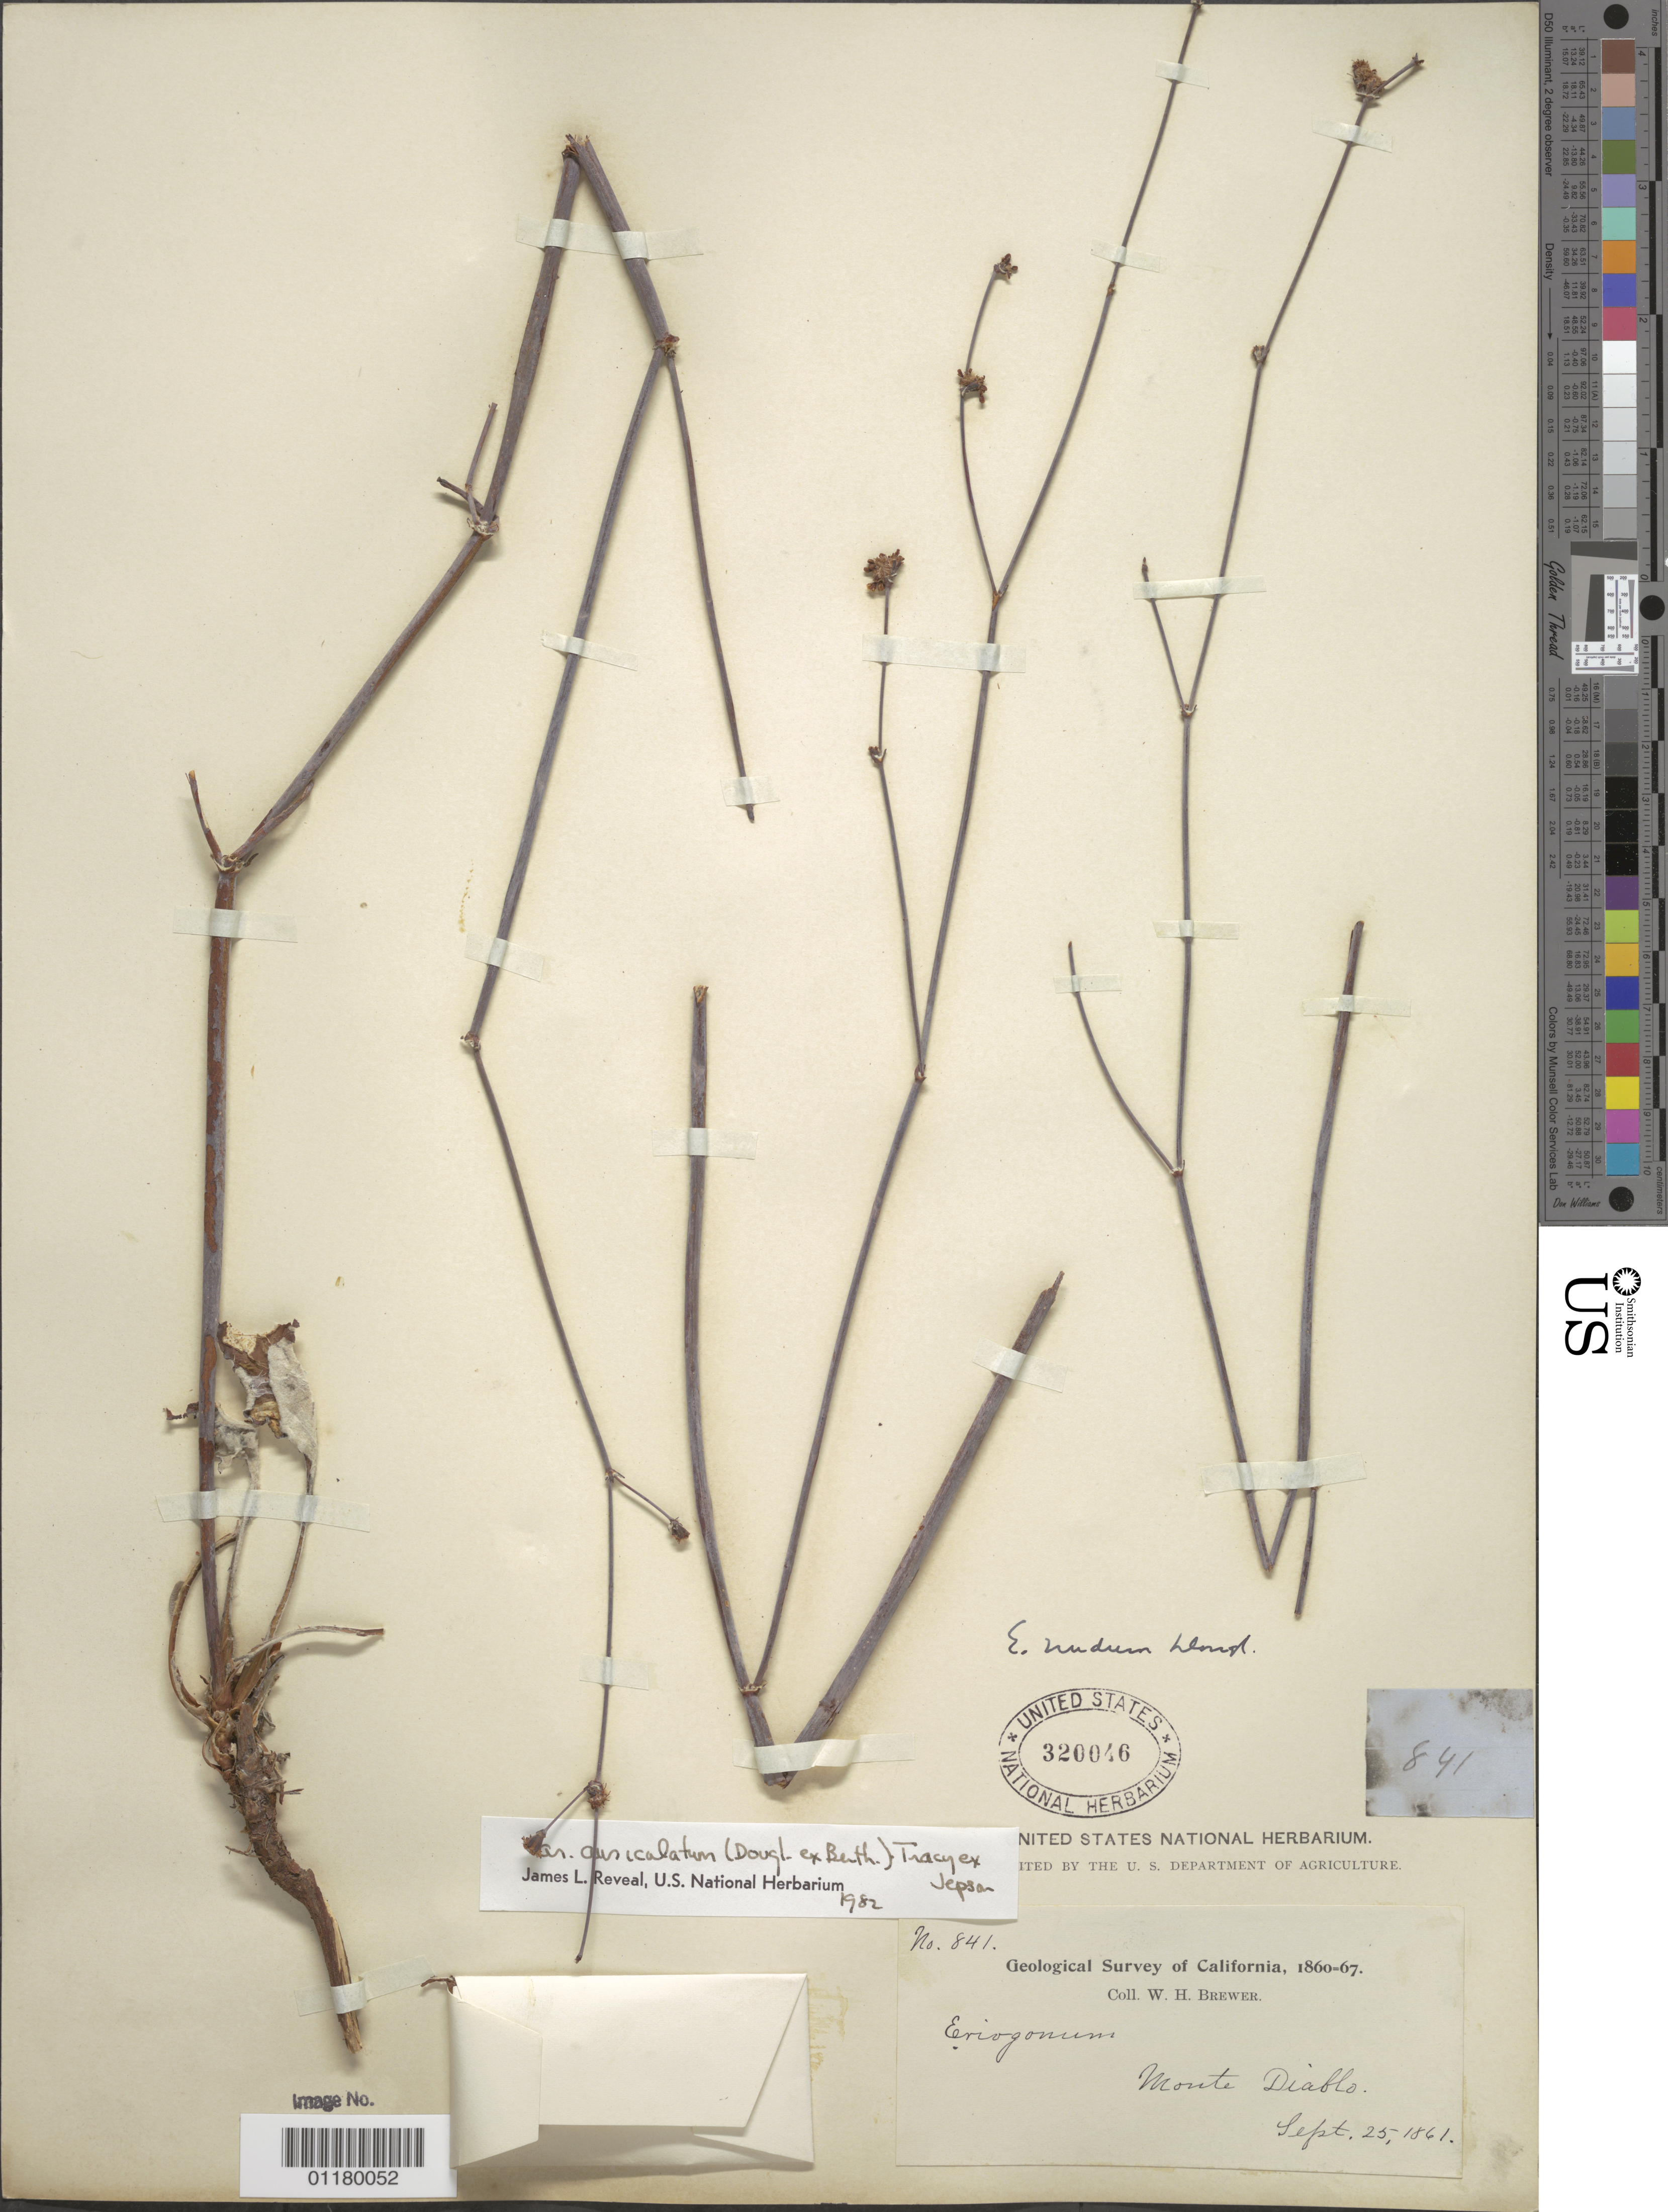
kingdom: Plantae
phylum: Tracheophyta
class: Magnoliopsida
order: Caryophyllales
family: Polygonaceae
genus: Eriogonum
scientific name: Eriogonum nudum var. auriculatum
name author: (Benth.) Tracy ex Jeps.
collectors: W. H. Brewer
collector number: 841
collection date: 1861-09-25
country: United States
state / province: California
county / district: Contra Costa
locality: Monte Diablo.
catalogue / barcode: US 320046